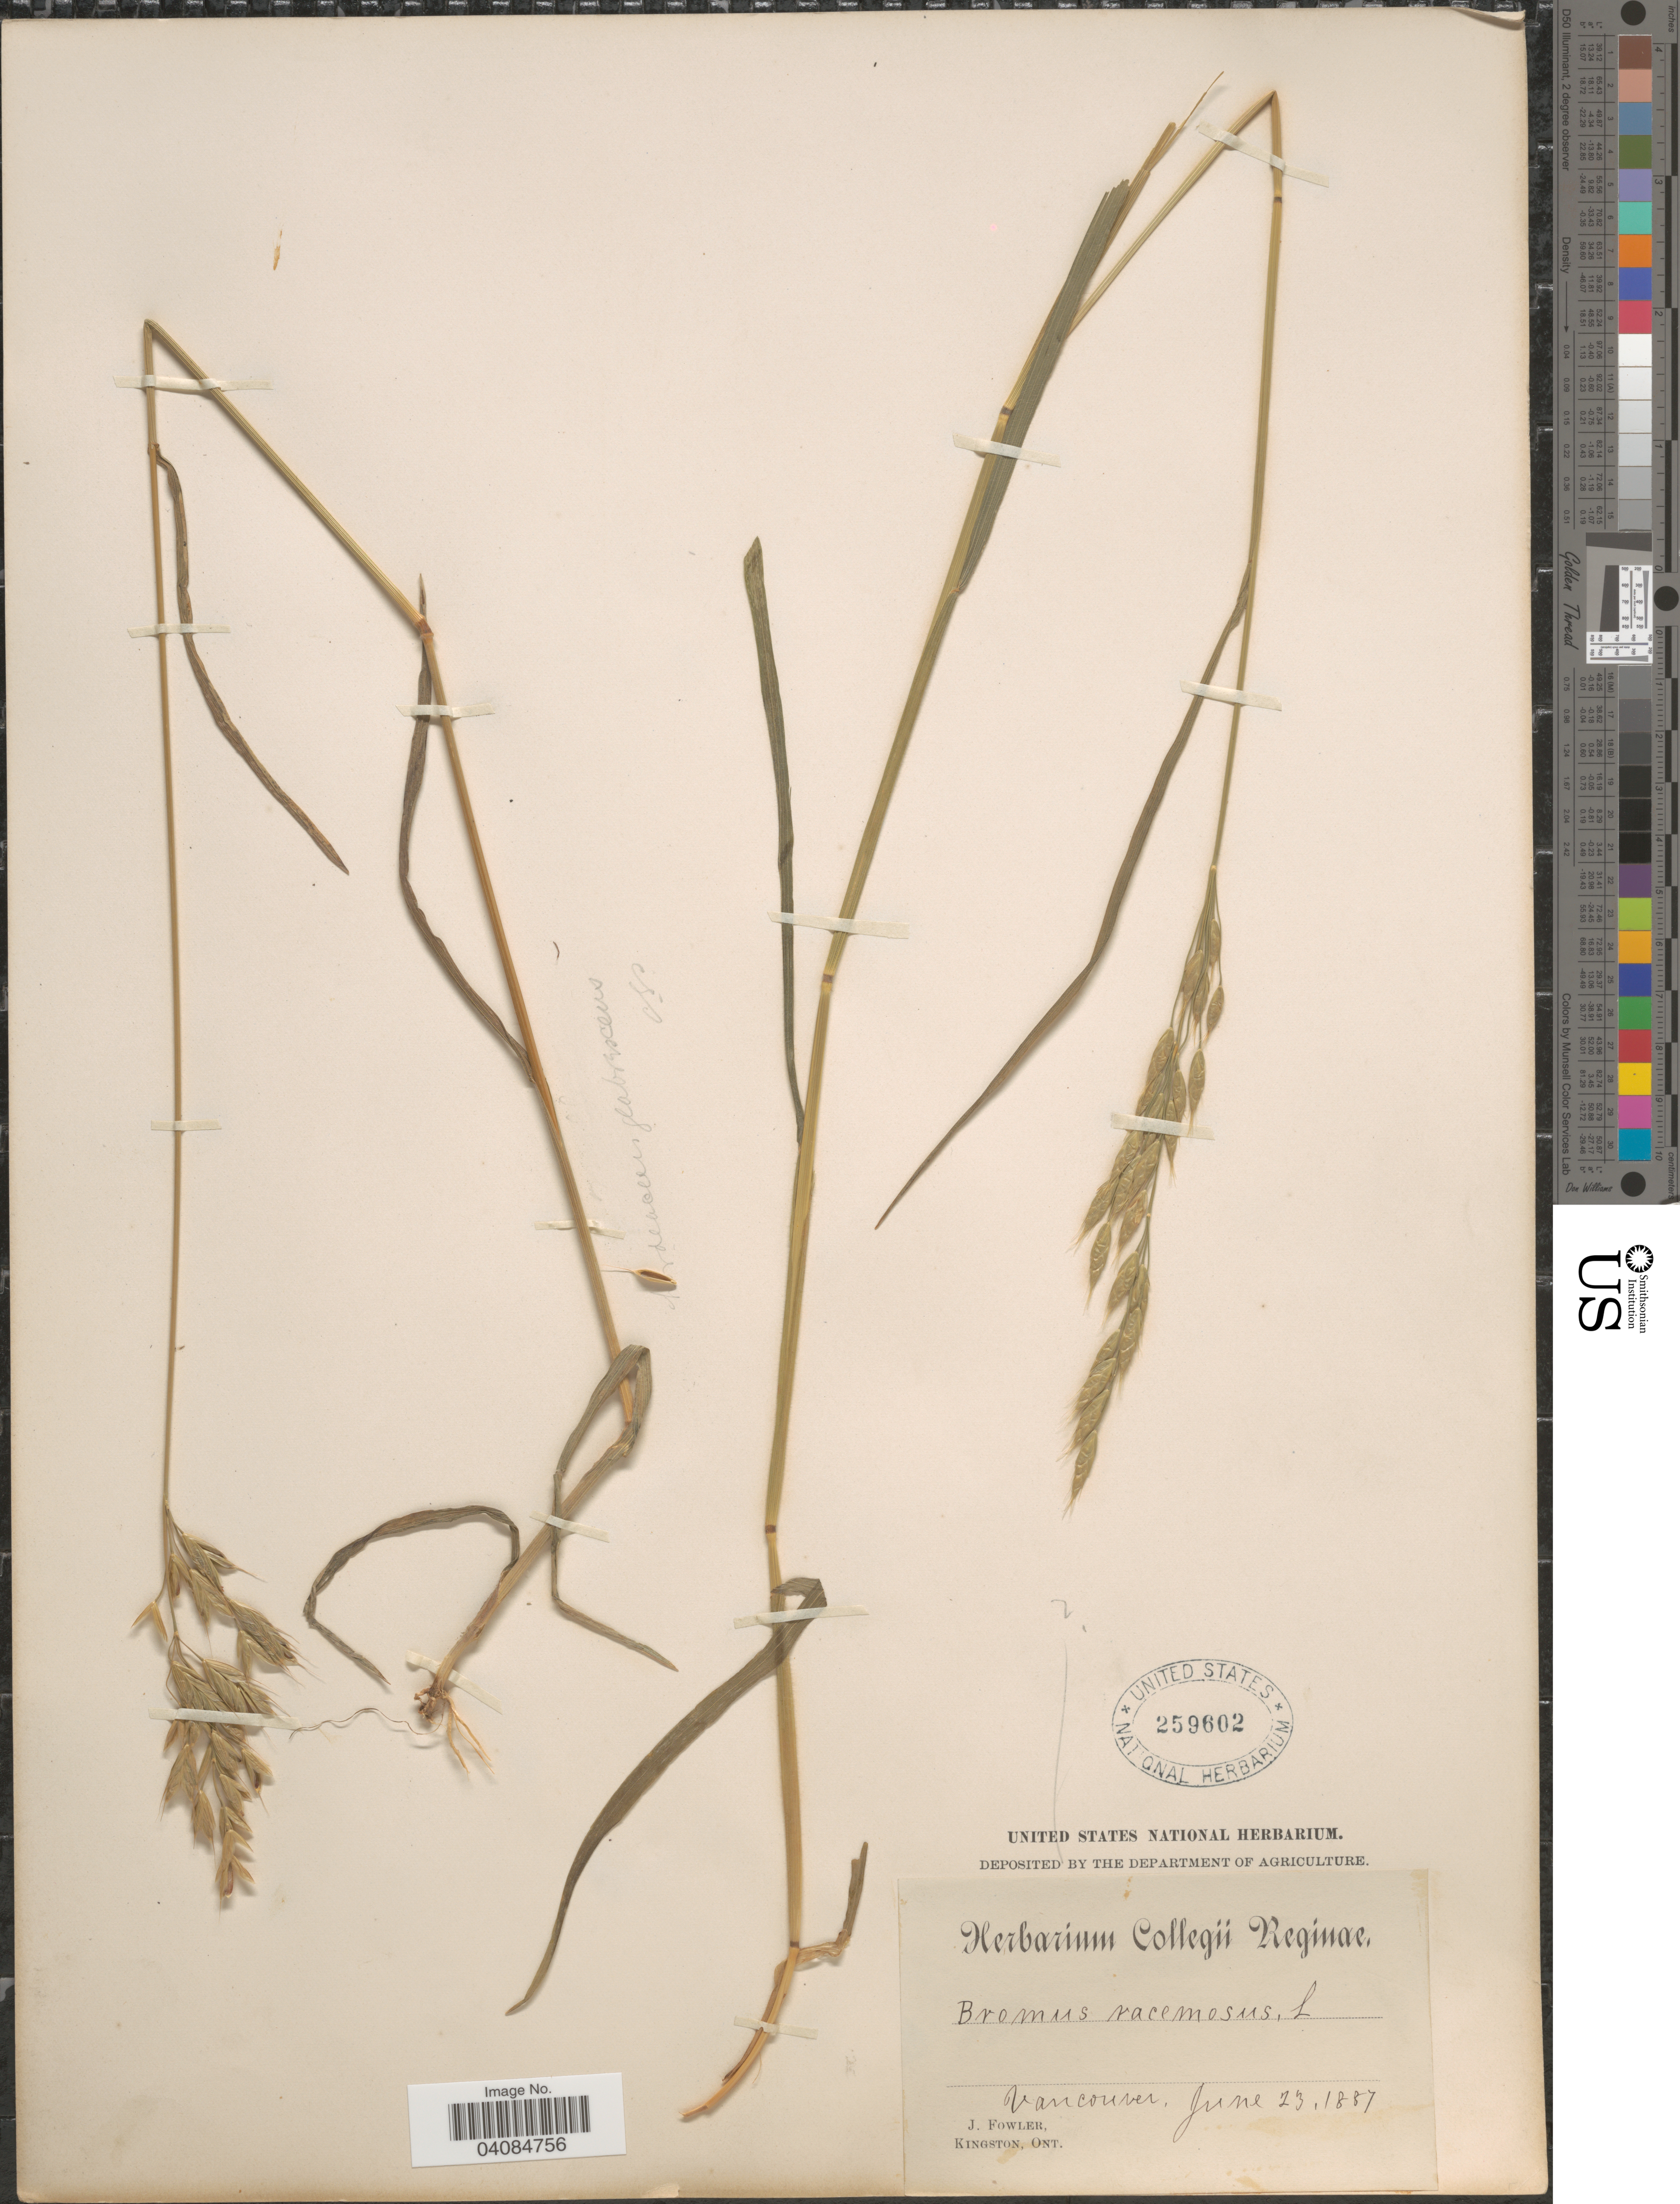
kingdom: Plantae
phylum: Tracheophyta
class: Liliopsida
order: Poales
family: Poaceae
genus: Bromus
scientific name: Bromus racemosus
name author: L.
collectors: J. Fowler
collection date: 1887-06-23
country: Canada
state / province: British Columbia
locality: Vancouver.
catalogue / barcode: US 259602